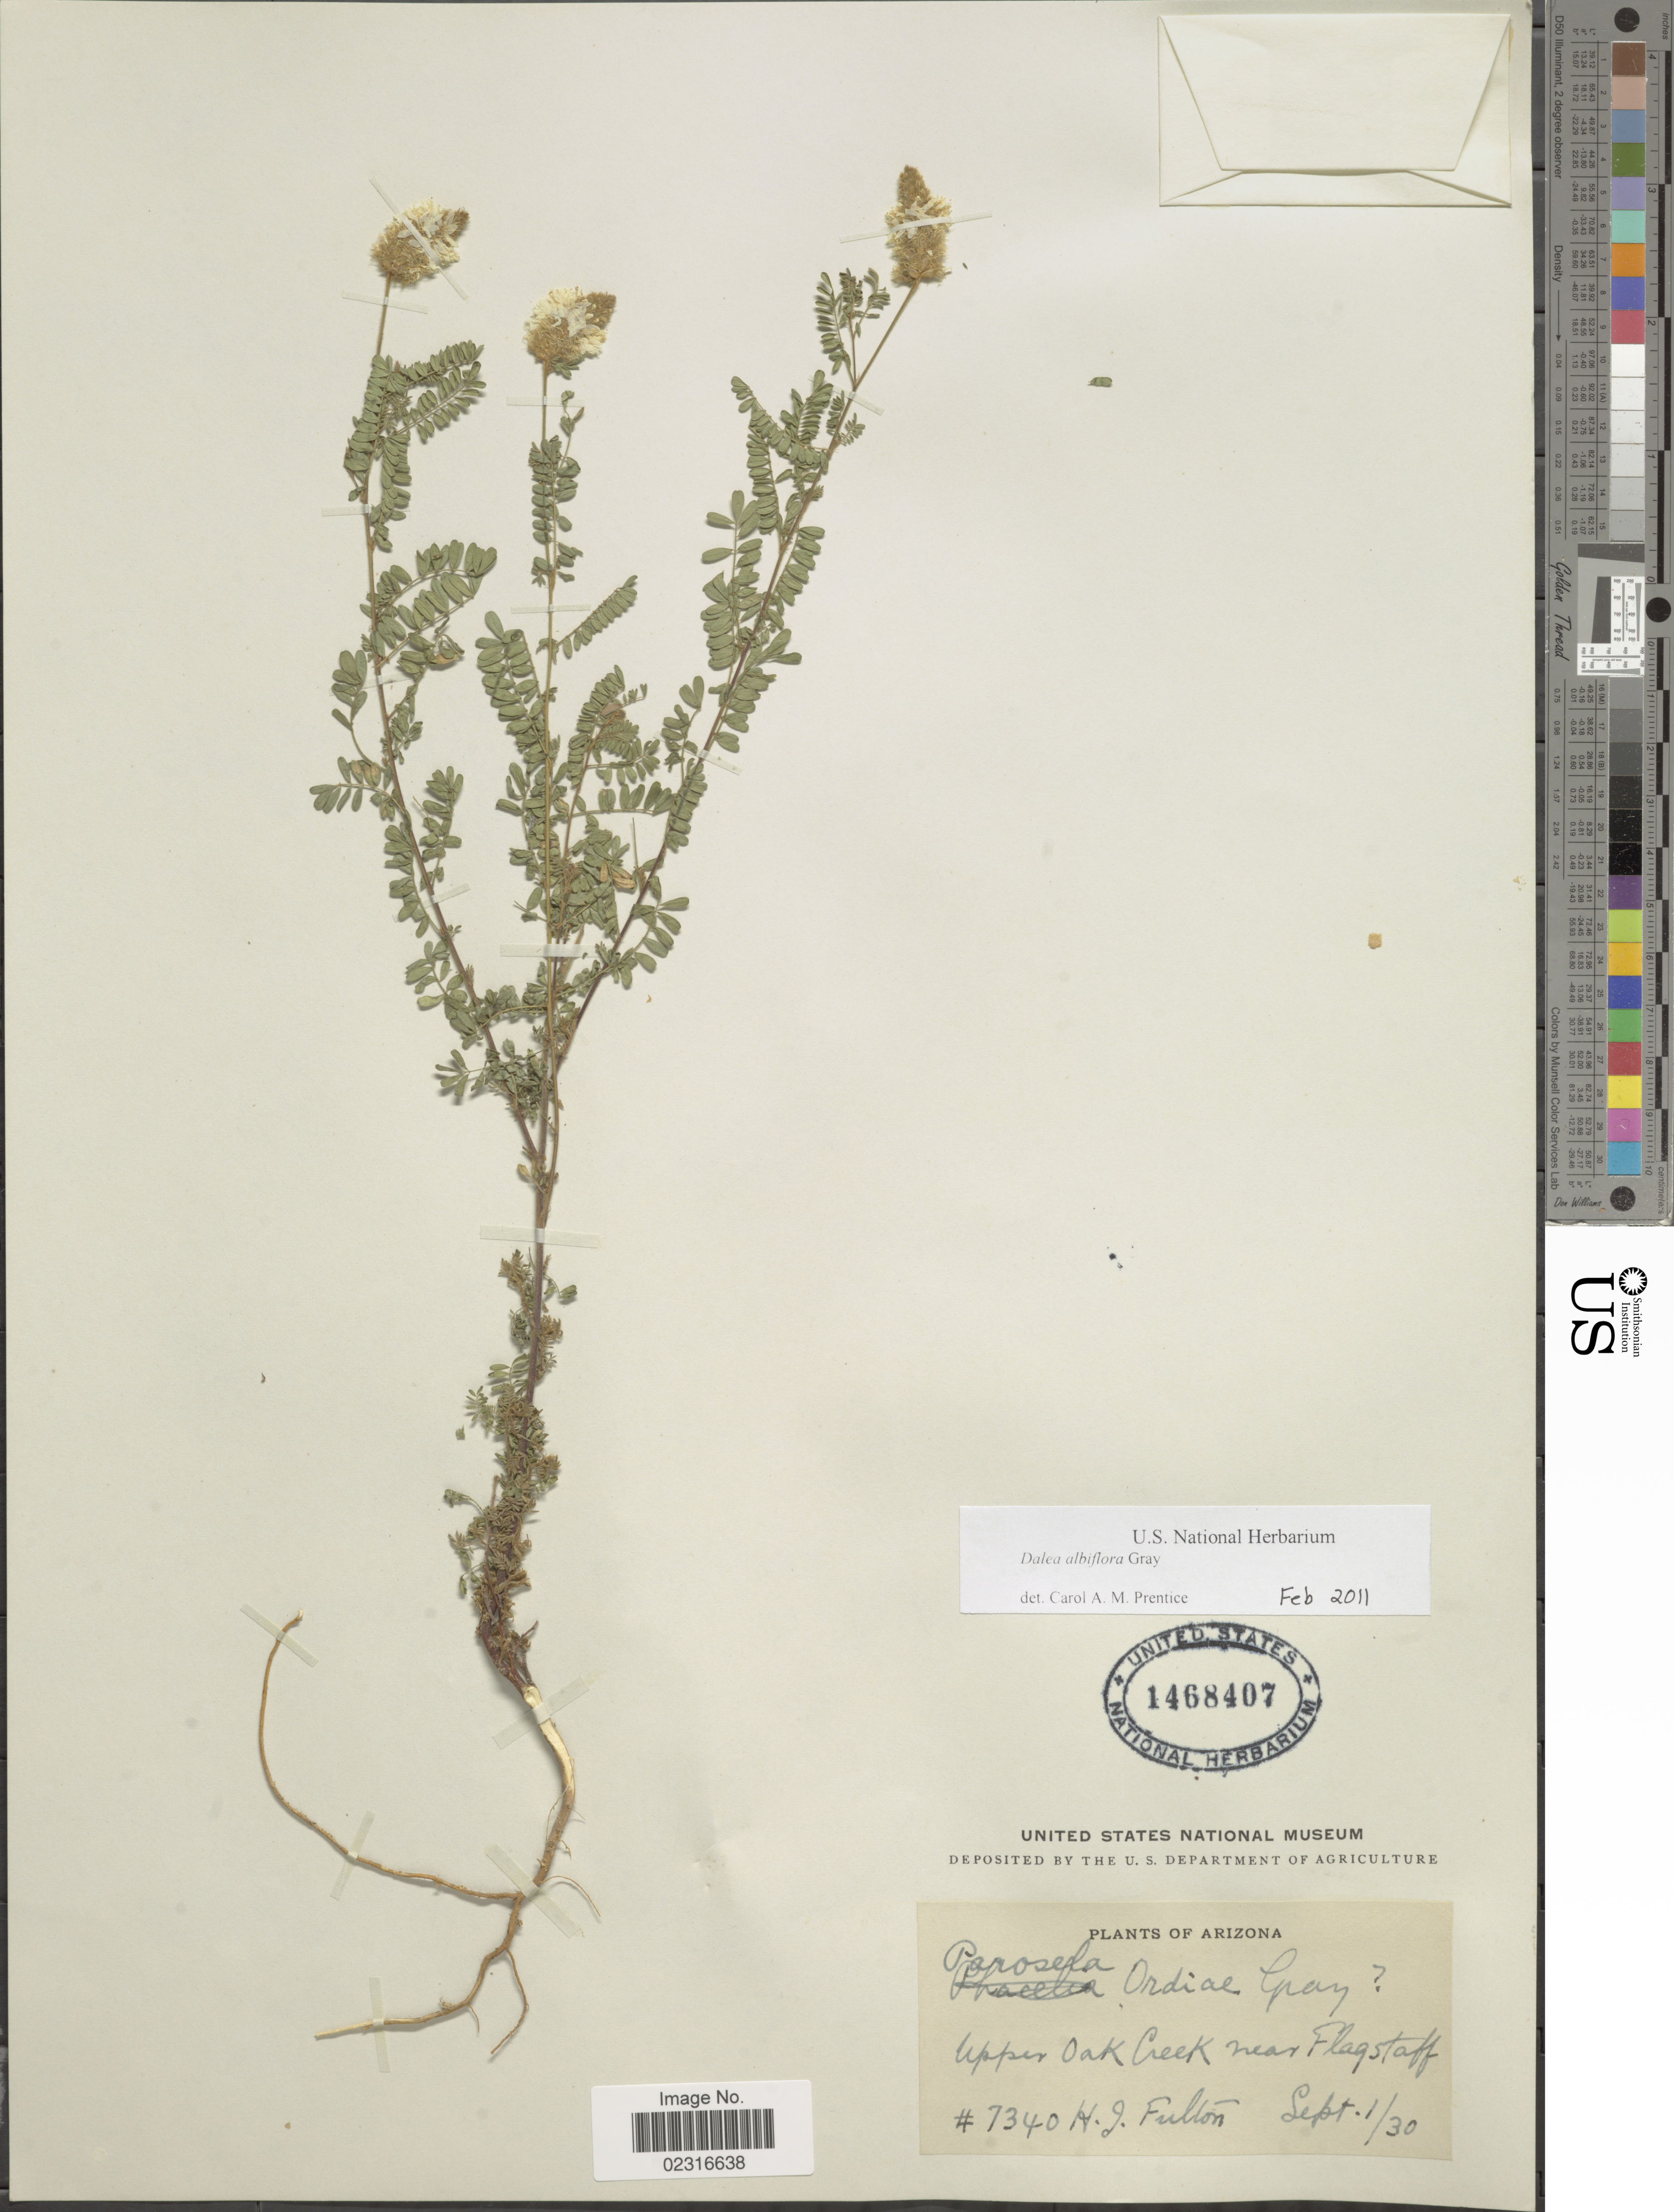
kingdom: Plantae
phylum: Tracheophyta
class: Magnoliopsida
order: Fabales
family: Fabaceae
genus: Dalea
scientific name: Dalea albiflora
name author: A. Gray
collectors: H. Fulton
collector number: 7340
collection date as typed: Transcribed d/m/y: 1/9/30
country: United States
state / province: Arizona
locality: Upper Oak Creek near Flagstaff.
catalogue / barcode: US 1468407